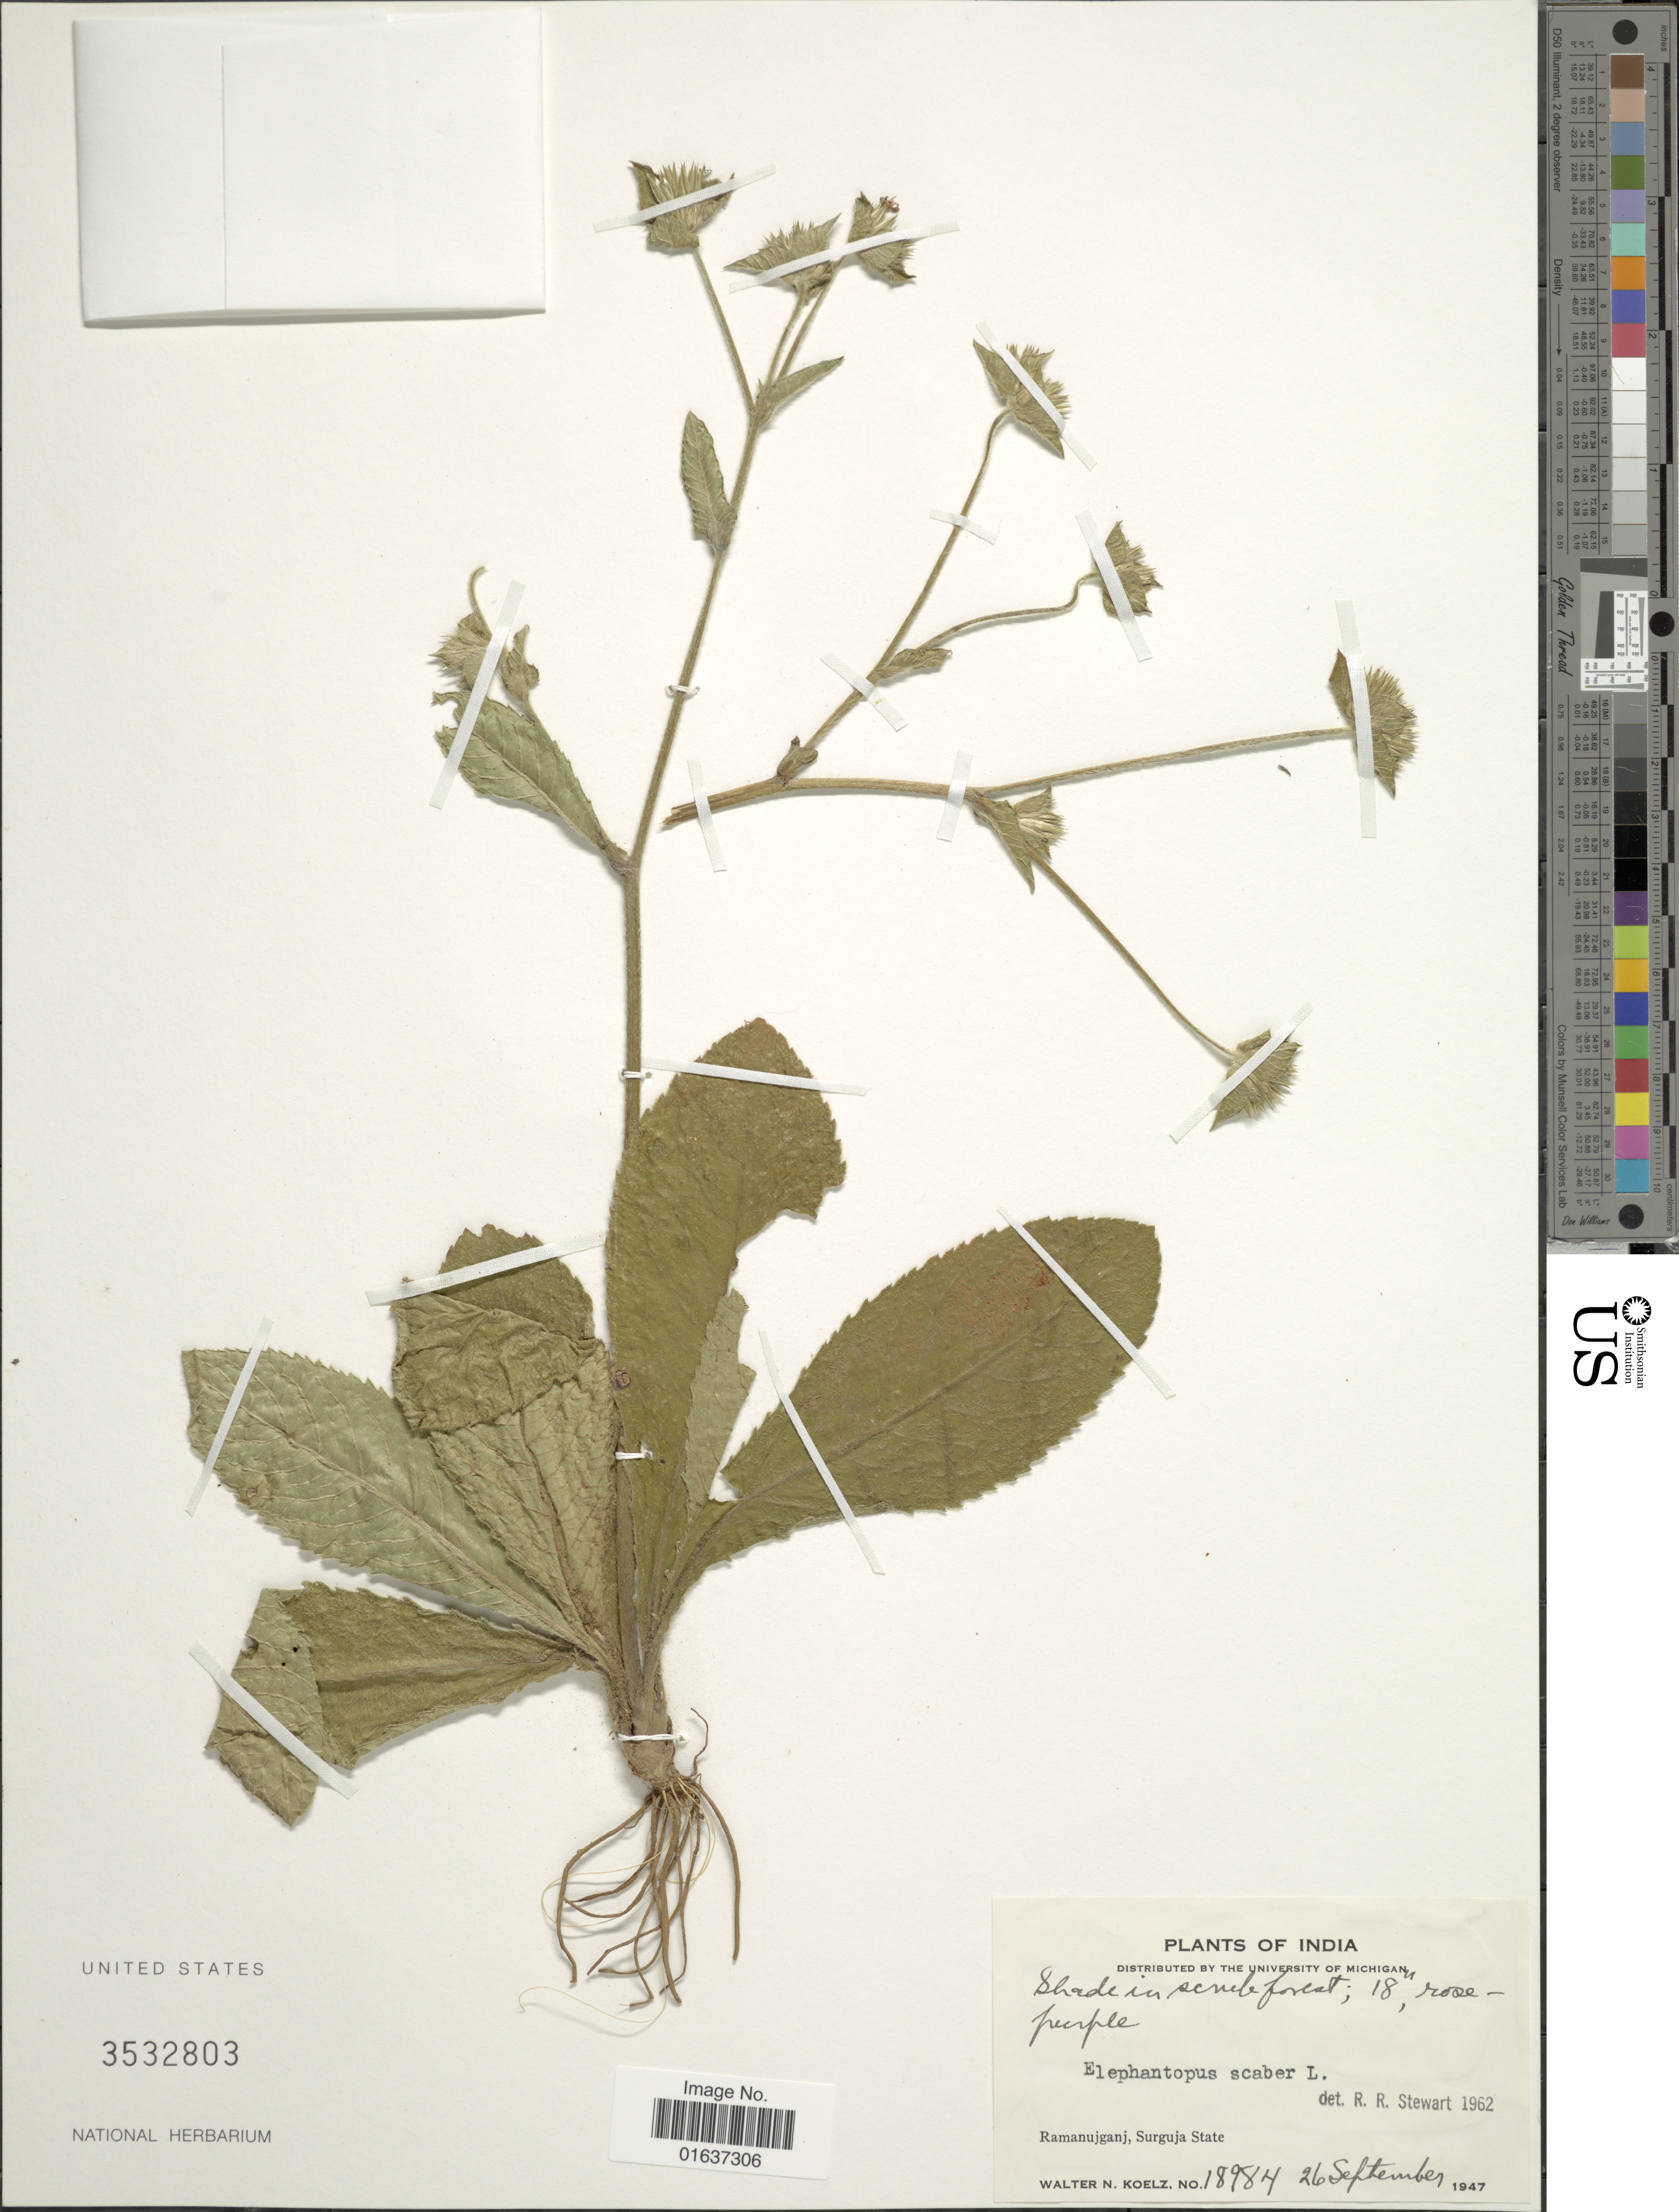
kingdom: Plantae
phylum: Tracheophyta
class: Magnoliopsida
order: Asterales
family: Asteraceae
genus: Elephantopus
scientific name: Elephantopus scaber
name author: L.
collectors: W. N. Koelz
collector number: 18984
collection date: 1947-09-26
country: India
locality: Ramanujganj, Surguja State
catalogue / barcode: US 3532803